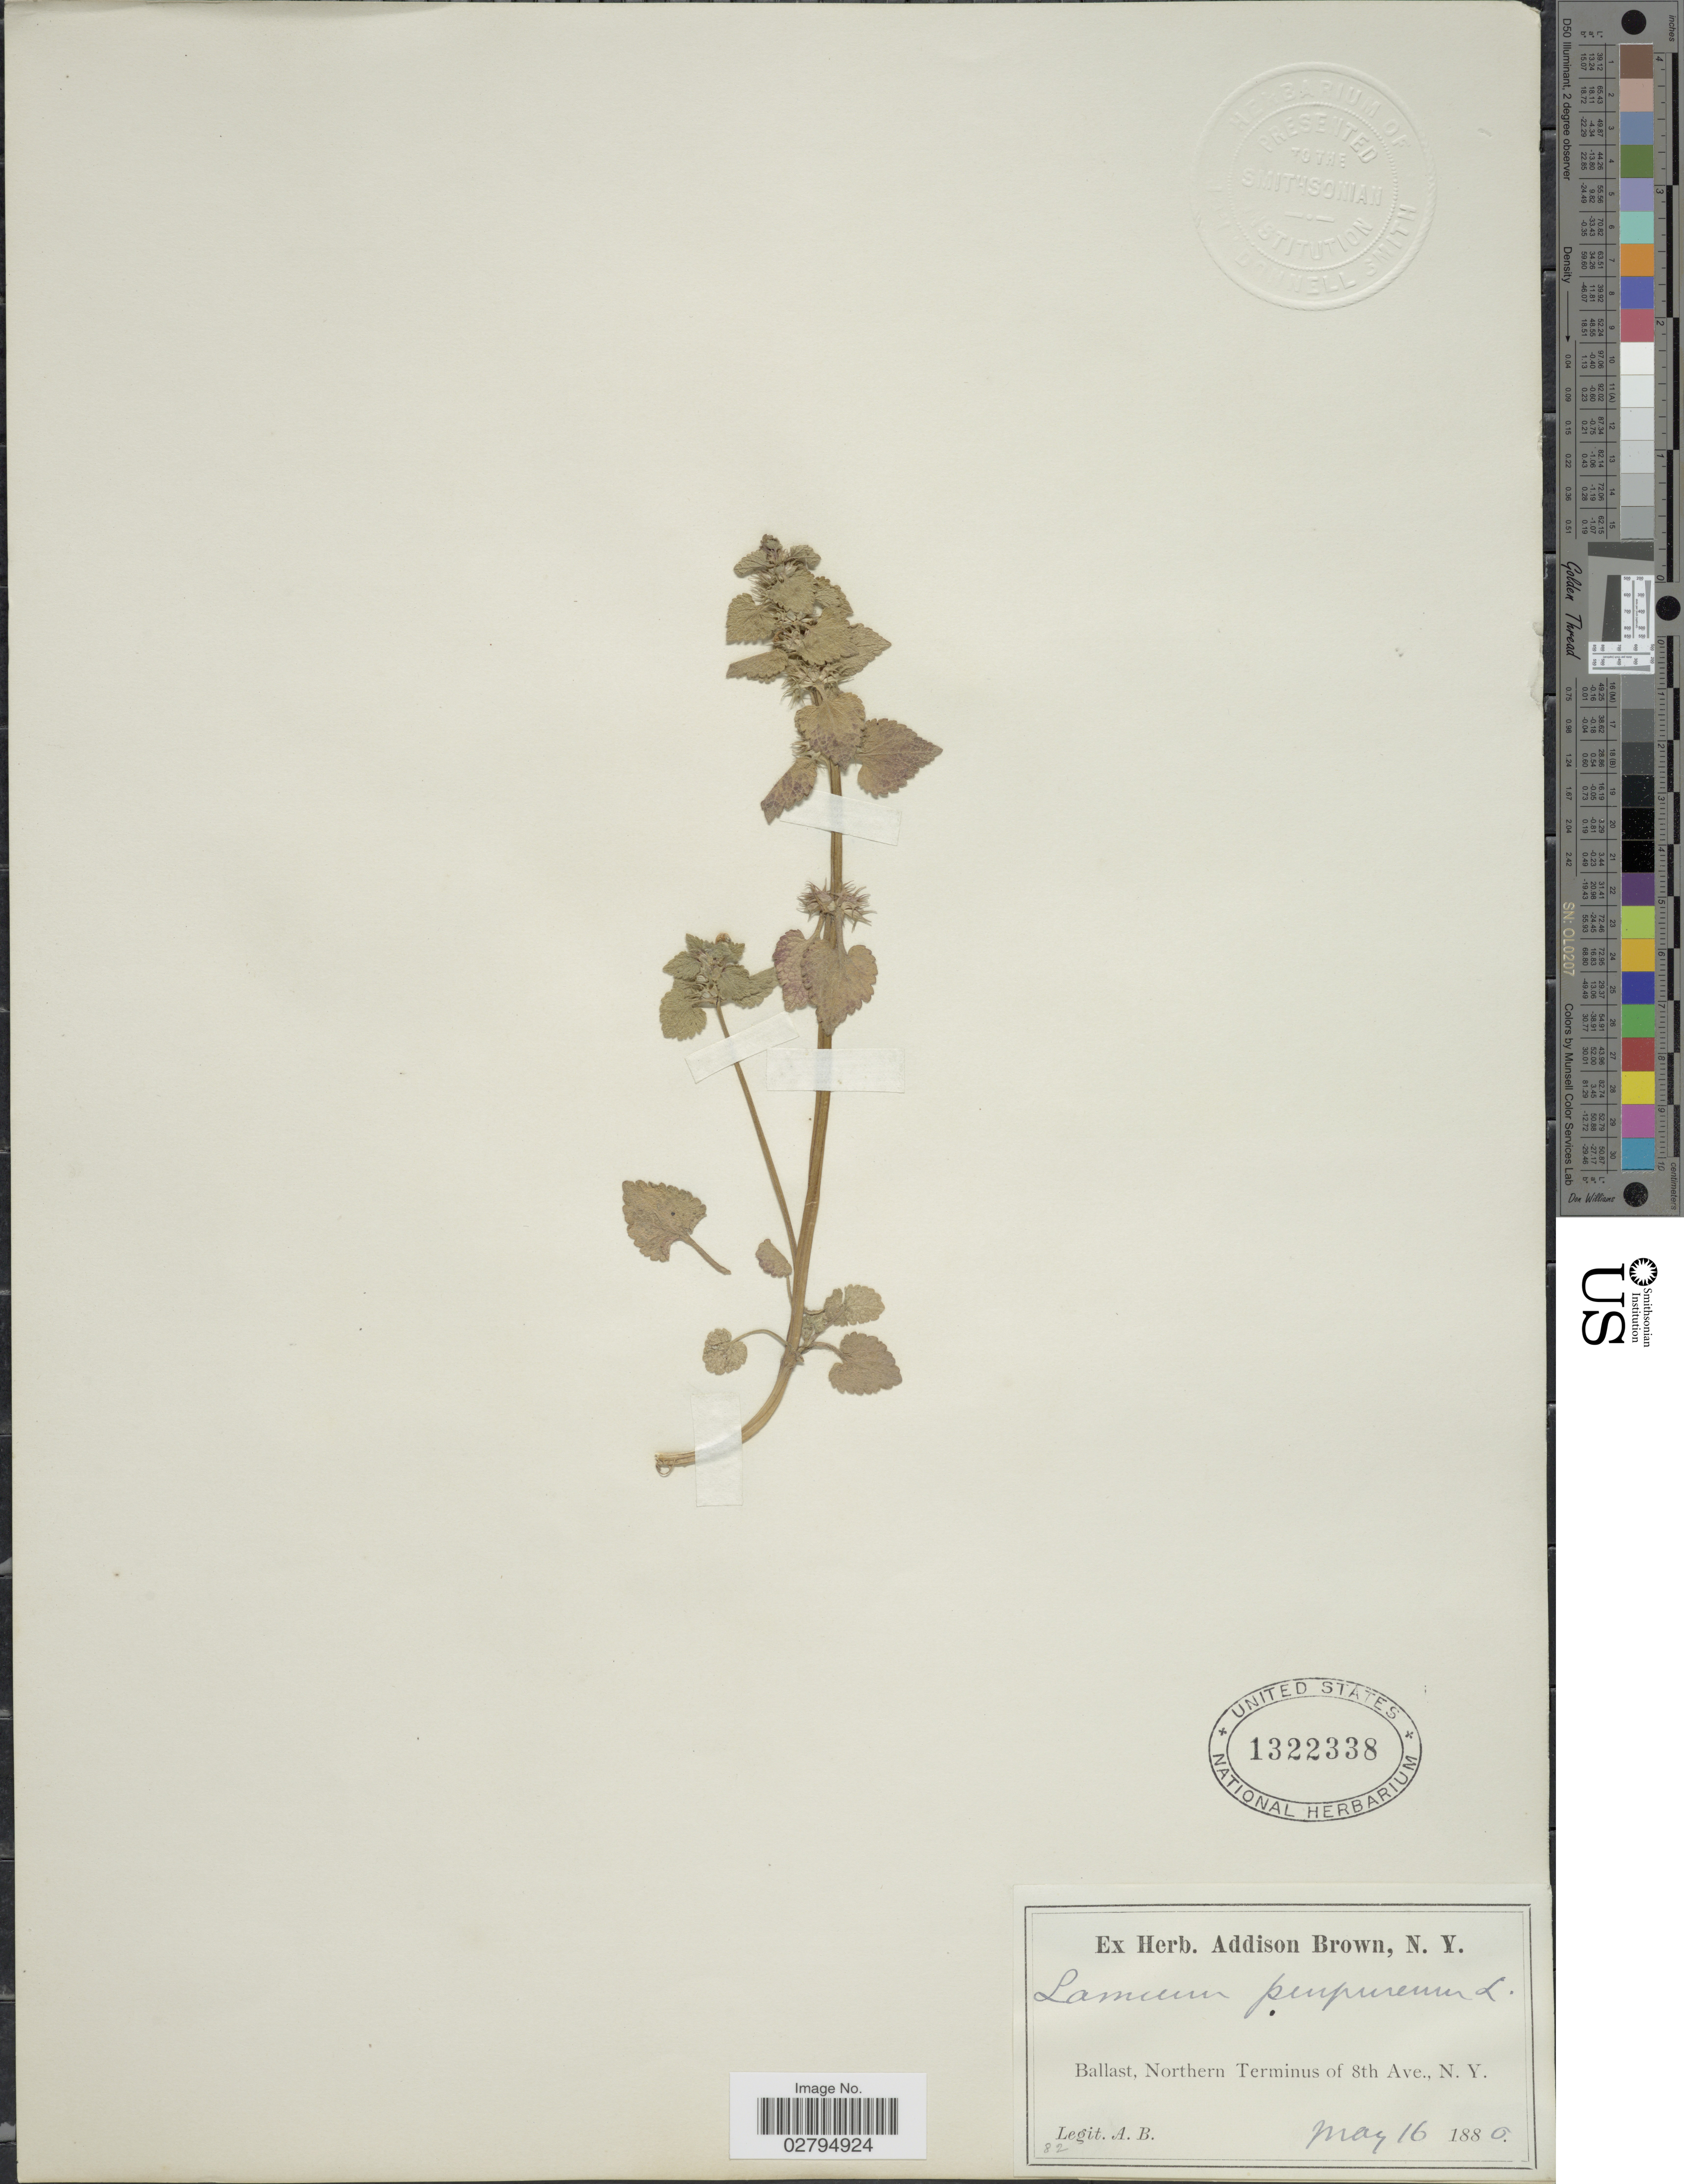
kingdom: Plantae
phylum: Tracheophyta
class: Magnoliopsida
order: Lamiales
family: Lamiaceae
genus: Lamium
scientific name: Lamium purpureum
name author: L.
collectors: A. Brown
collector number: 82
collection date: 1880-05-16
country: United States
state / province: New York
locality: Ballast, Northern Terminus of 8th Ave.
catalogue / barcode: US 1322338